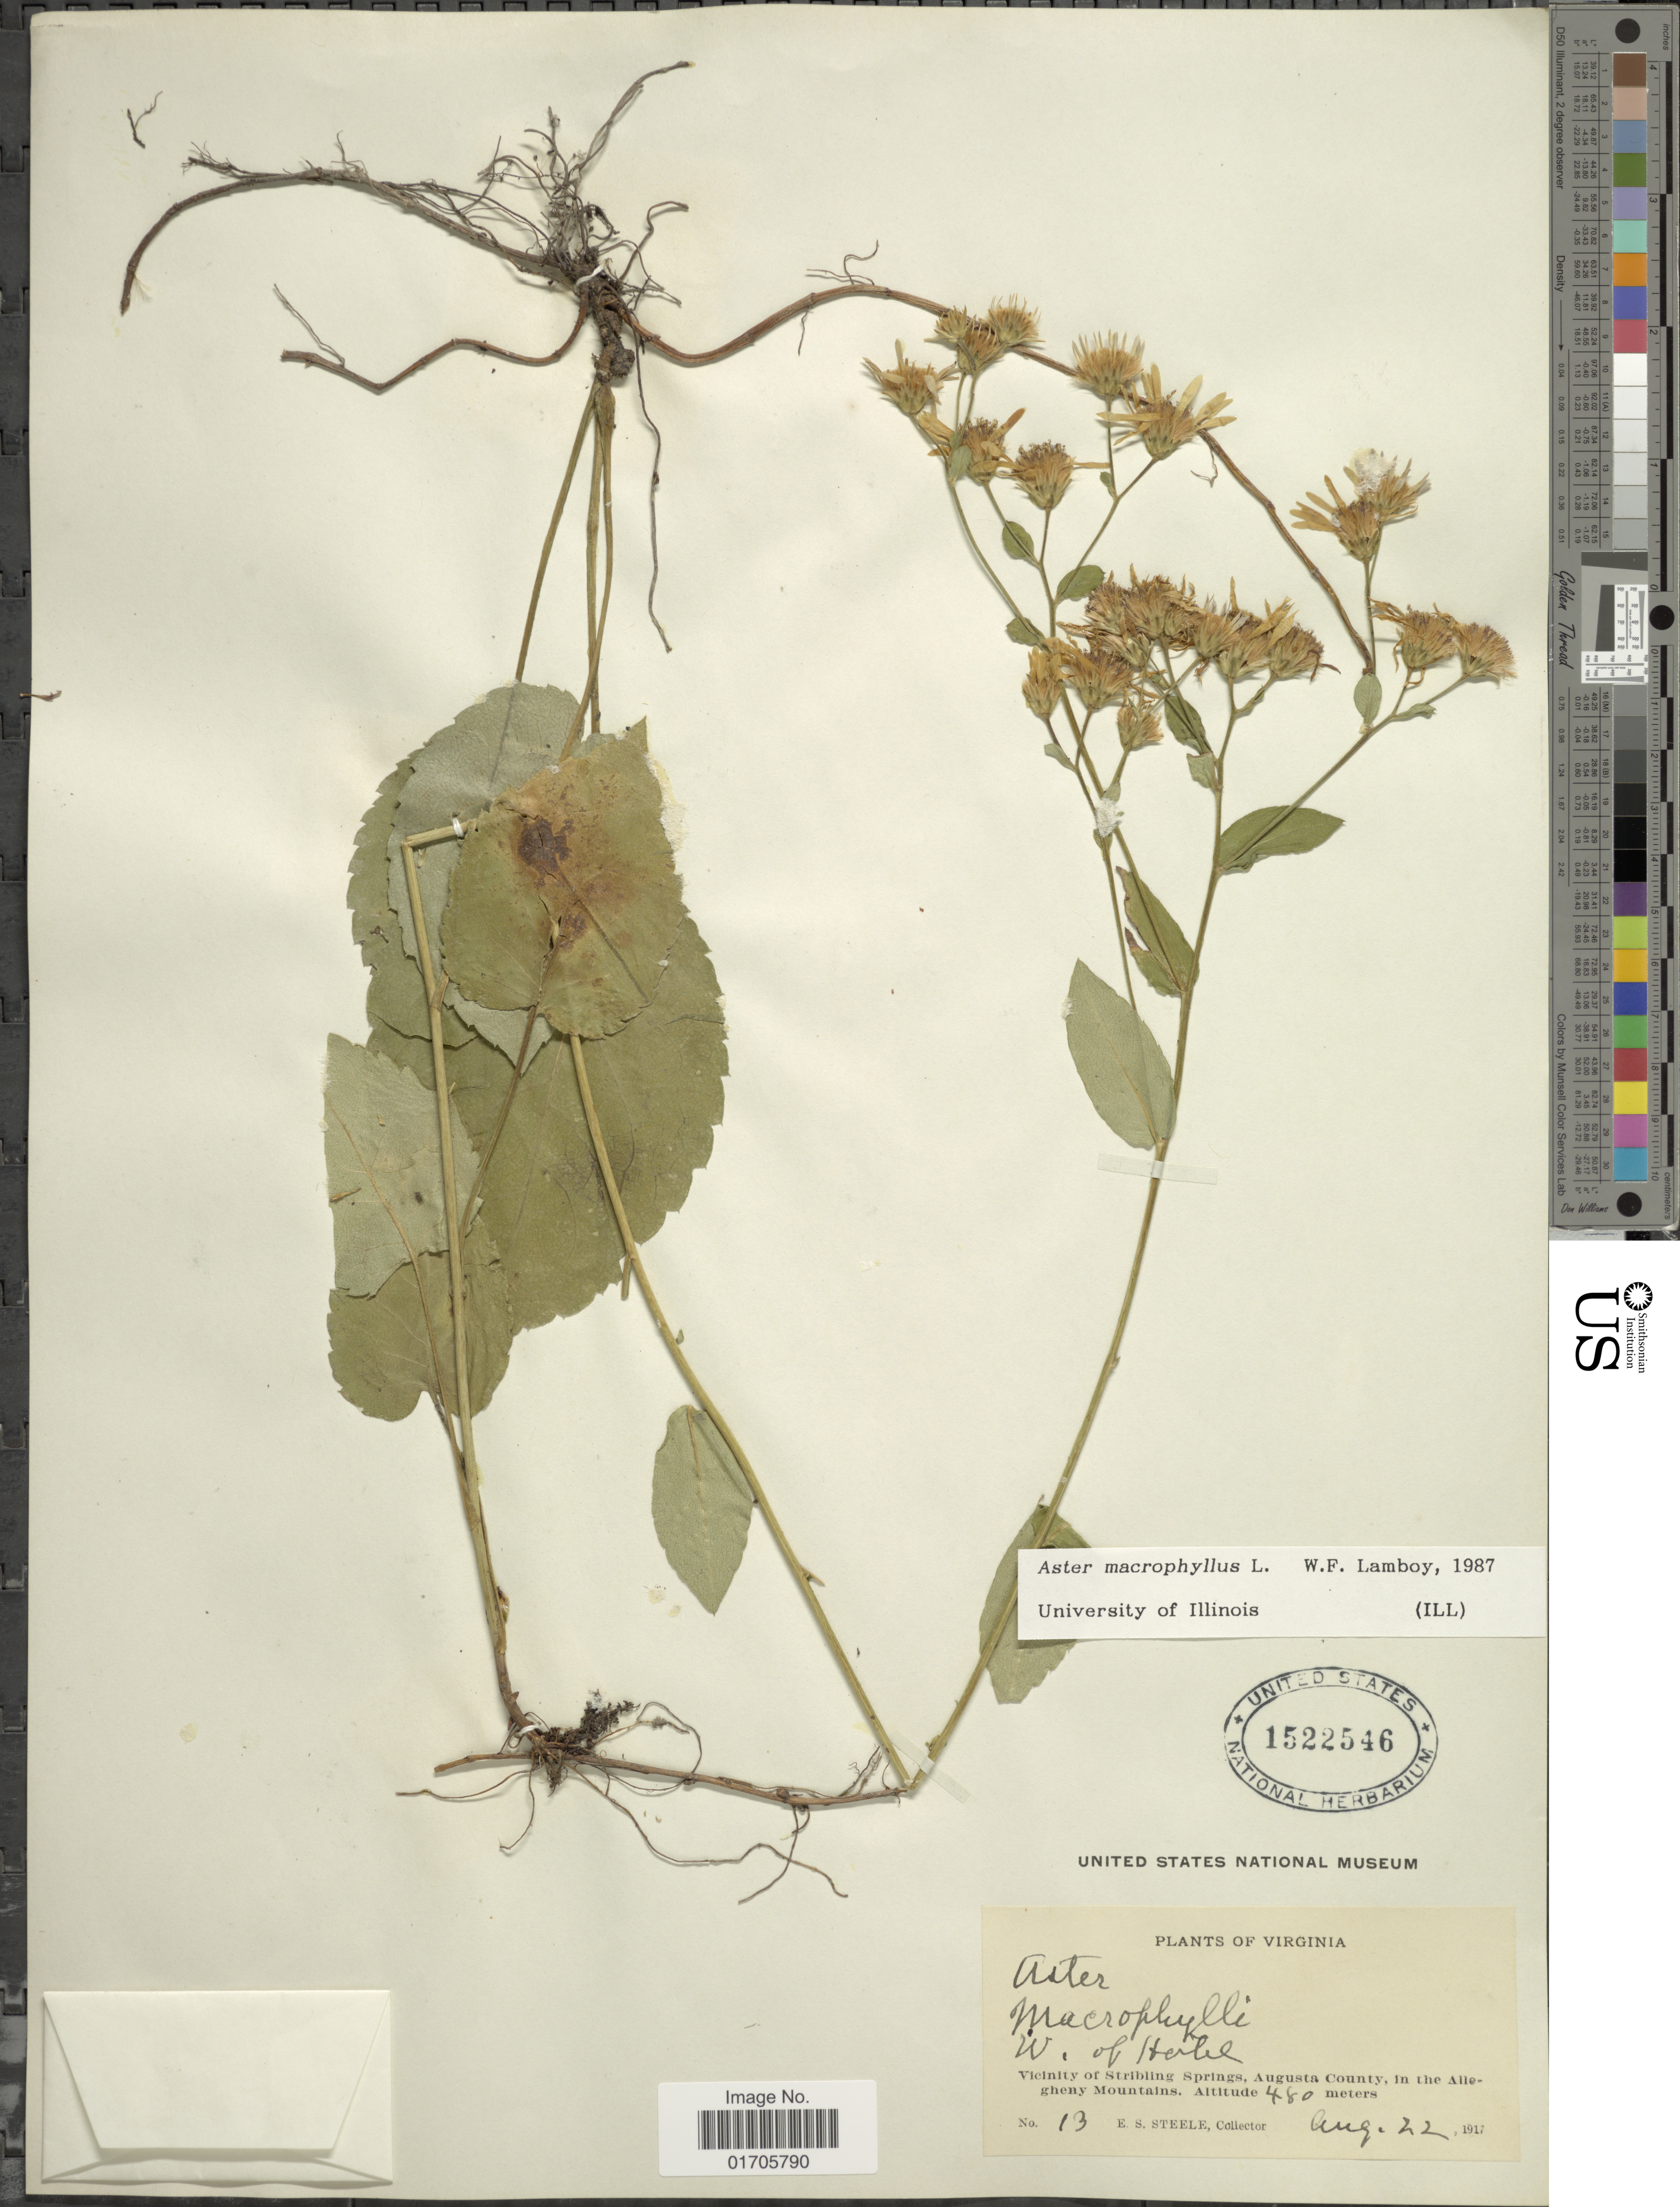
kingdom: Plantae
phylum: Tracheophyta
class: Magnoliopsida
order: Asterales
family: Asteraceae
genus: Eurybia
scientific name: Eurybia macrophylla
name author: (L.) Cass.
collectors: E. Steele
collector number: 13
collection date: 1917-08-22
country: United States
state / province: Virginia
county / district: Augusta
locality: Virginia. W. of Hotel. Vicinity of Stribling Springs, Augusta County, in the Allegheny Mountains.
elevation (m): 480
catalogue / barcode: US 1522546